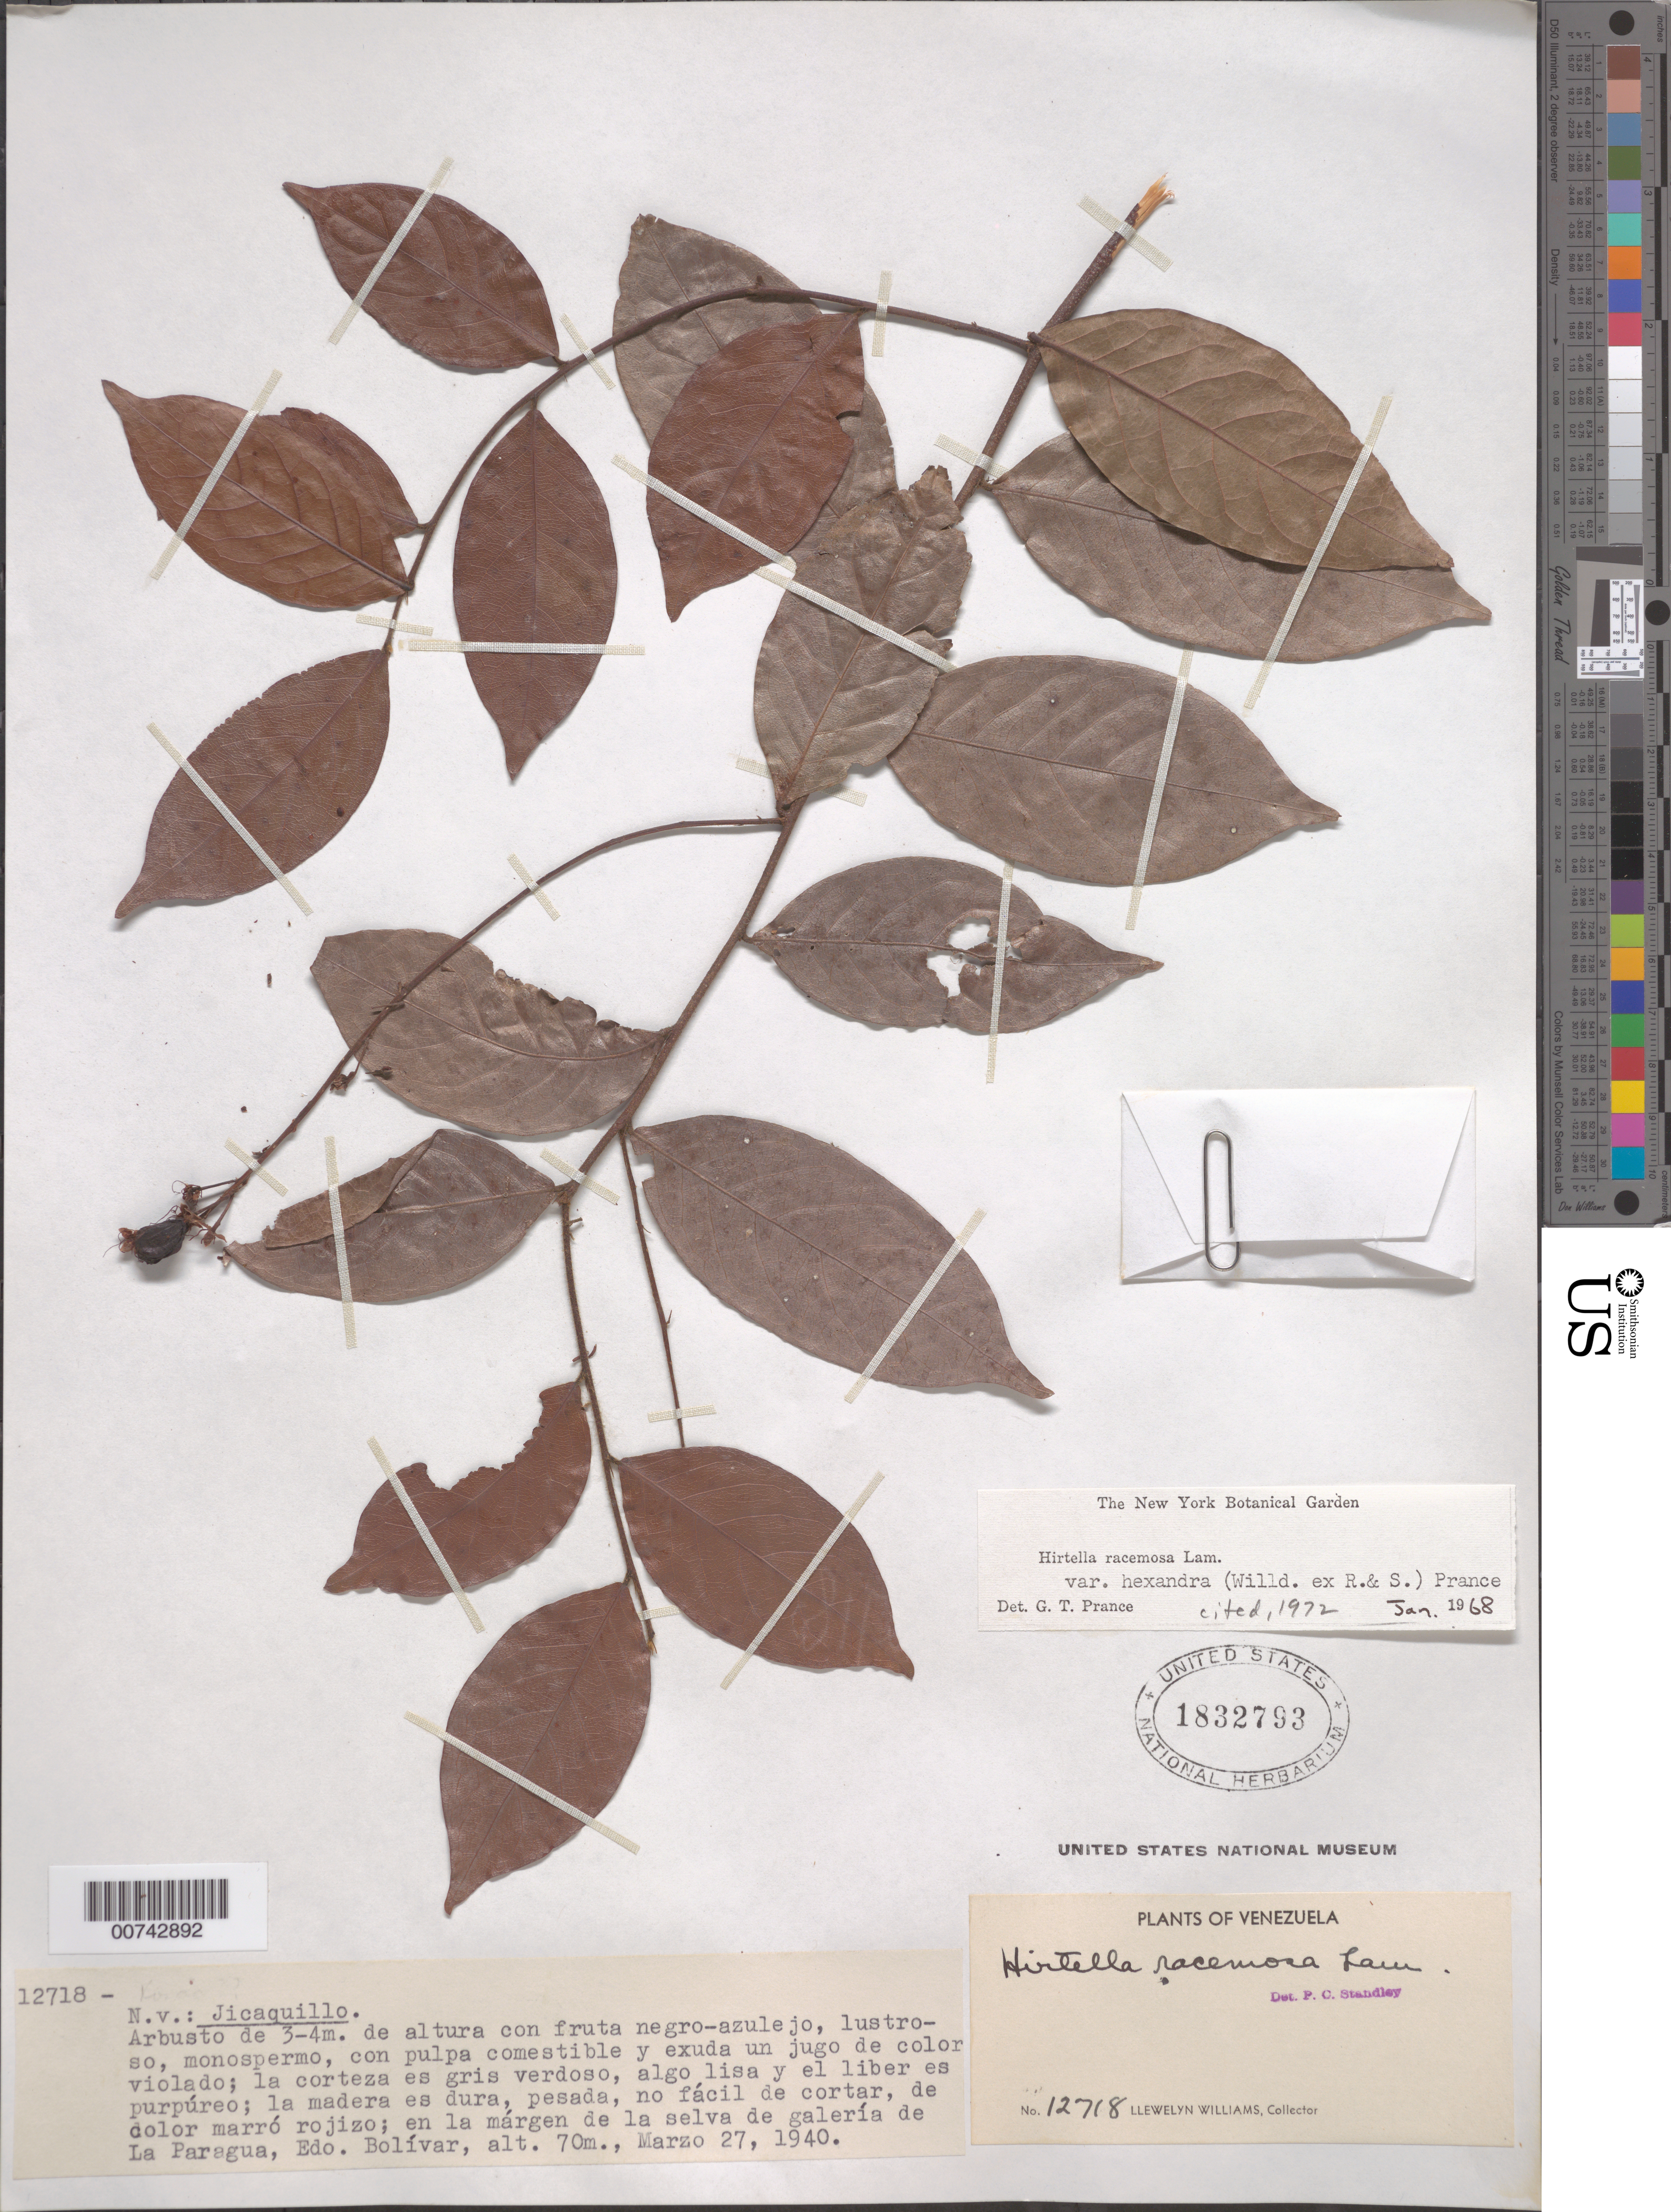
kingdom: Plantae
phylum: Tracheophyta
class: Magnoliopsida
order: Malpighiales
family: Chrysobalanaceae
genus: Hirtella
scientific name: Hirtella racemosa var. hexandra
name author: (Willd. ex Roem. & Schult.) Prance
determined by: Prance, G. T.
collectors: Ll. Williams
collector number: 12718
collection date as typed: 27-Mar-40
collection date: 1940-03-27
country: Venezuela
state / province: Bolívar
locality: La Paragua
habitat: Margen de la selva de galeria de La Paragua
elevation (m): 70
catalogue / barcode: US 1832793